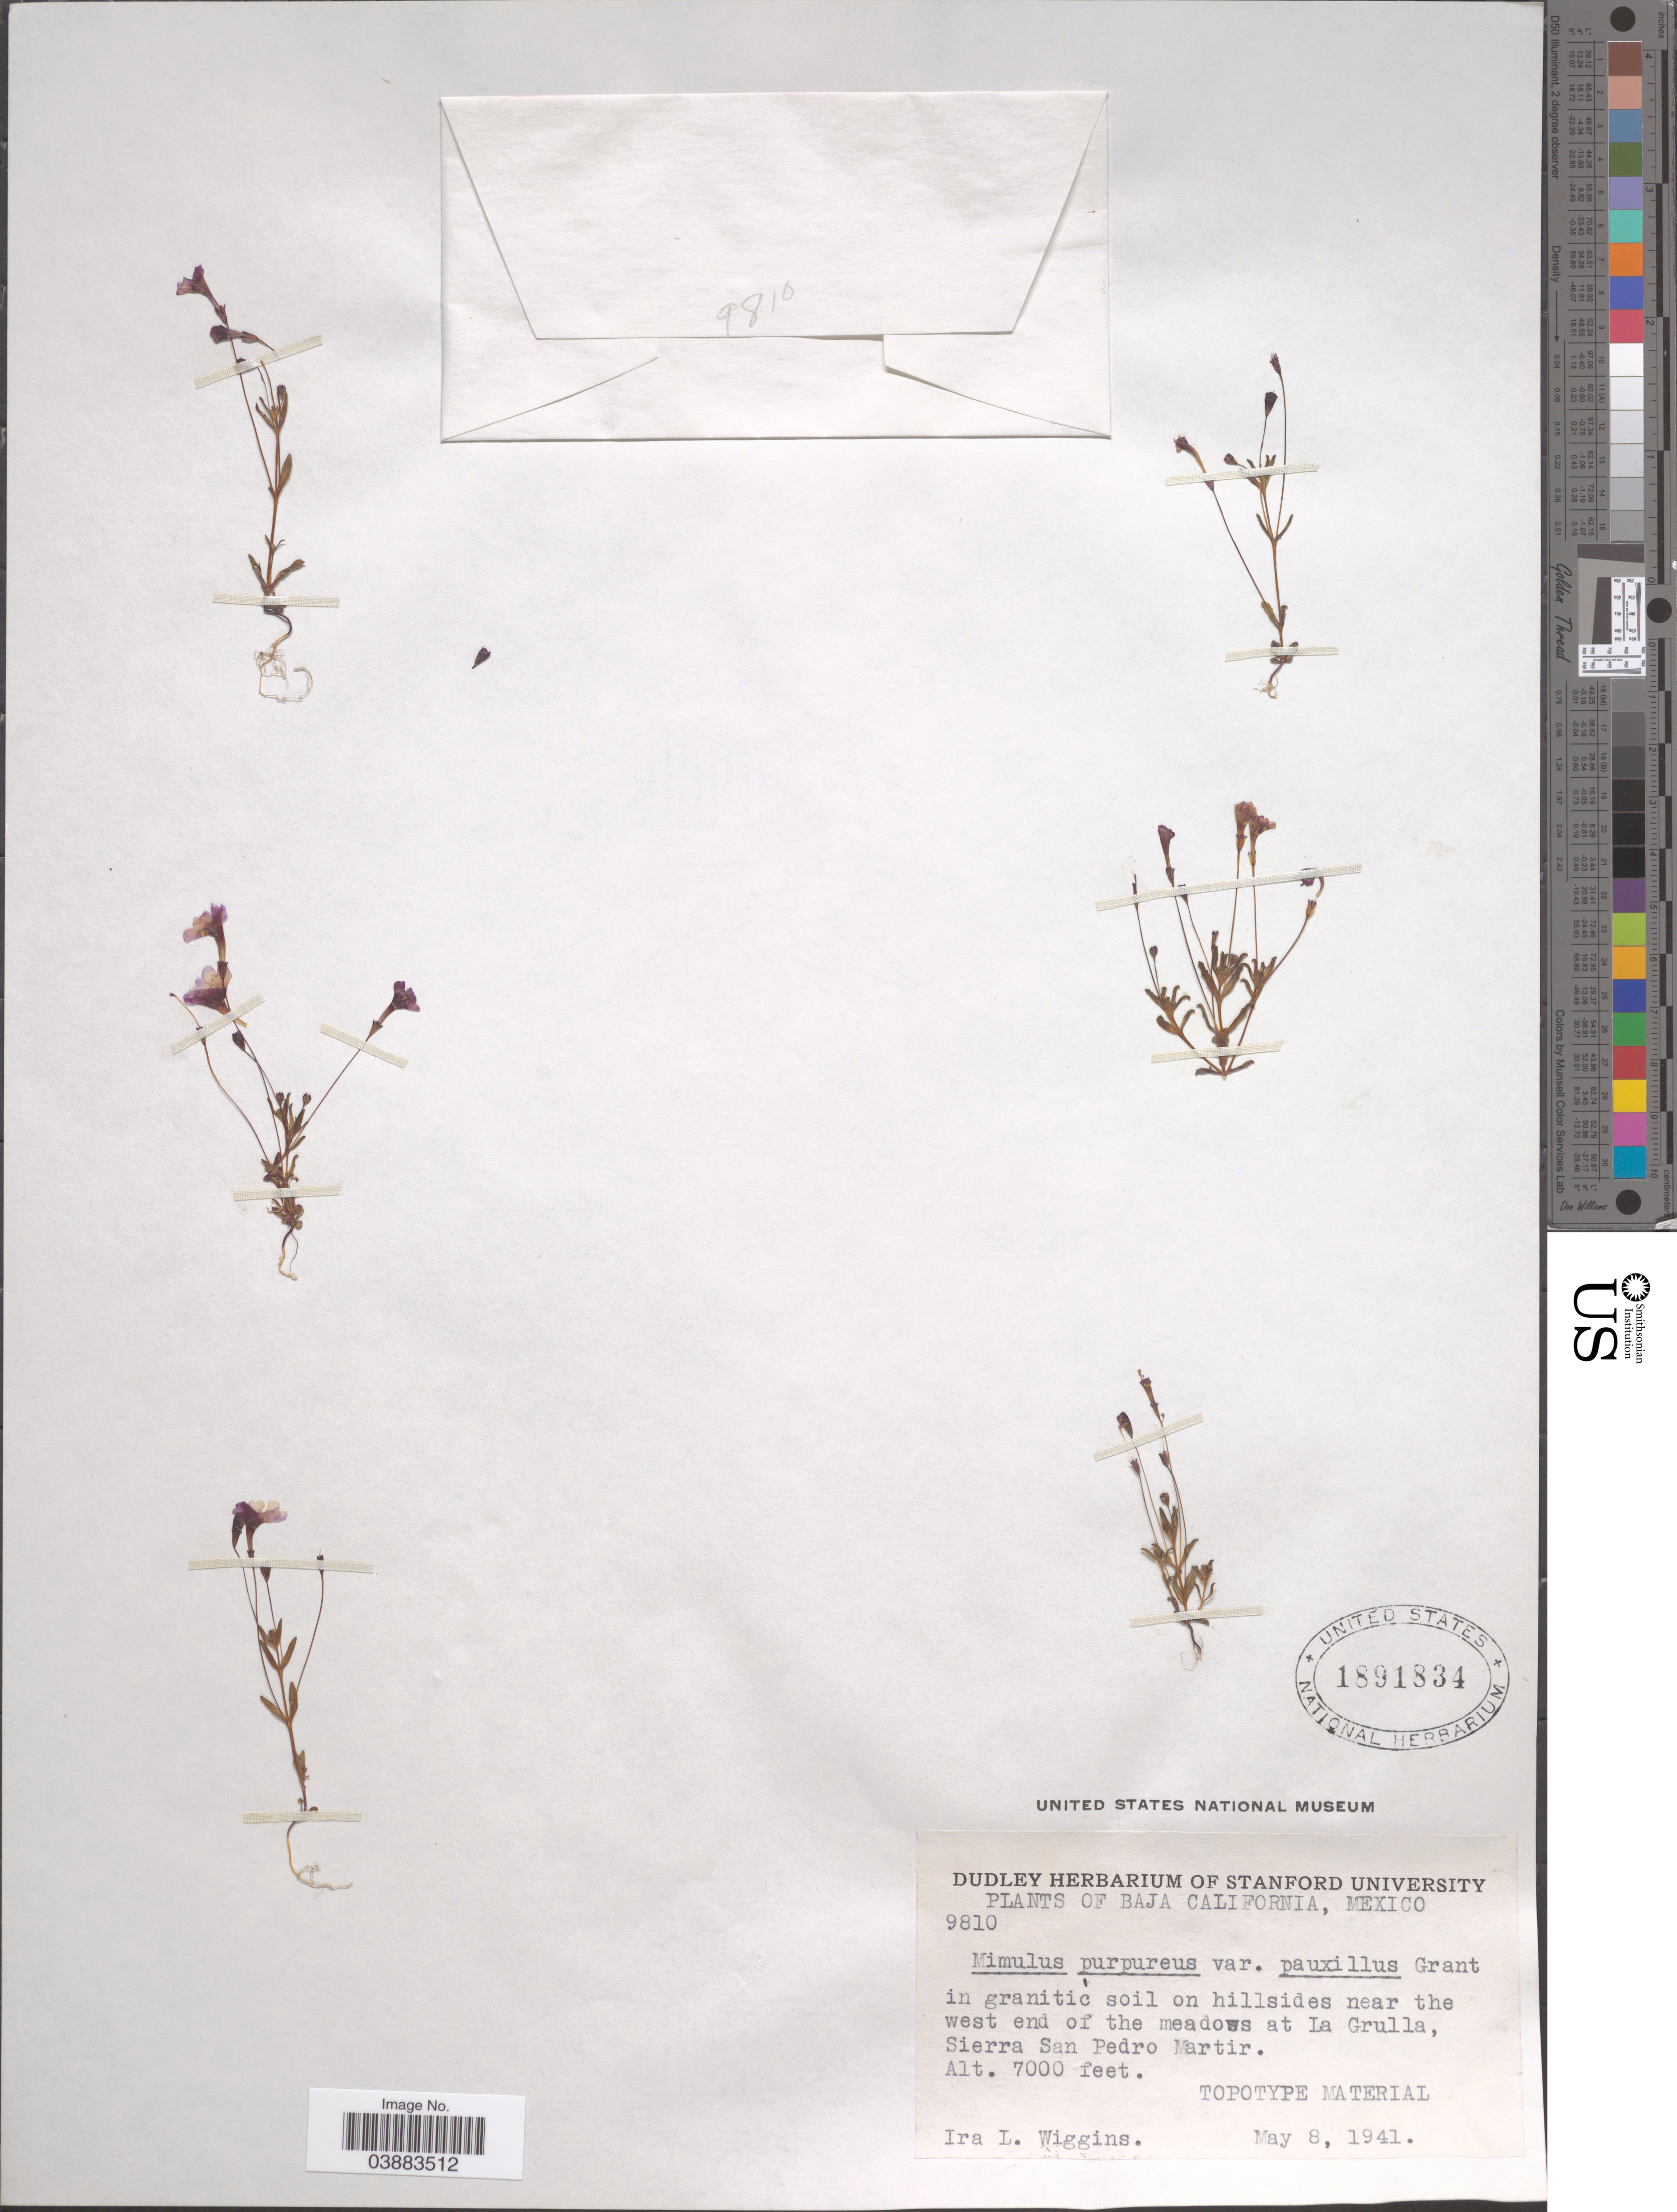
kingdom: Plantae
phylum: Tracheophyta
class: Magnoliopsida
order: Lamiales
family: Phrymaceae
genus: Mimulus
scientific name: Mimulus purpureus var. pauxillus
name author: A.L. Grant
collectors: I. L. Wiggins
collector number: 9810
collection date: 1941-05-08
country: Mexico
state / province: Baja California Norte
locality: Near the west end of the meadows at la Grulla, Sierra San Pedro Martir.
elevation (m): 2134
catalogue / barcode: US 1891834